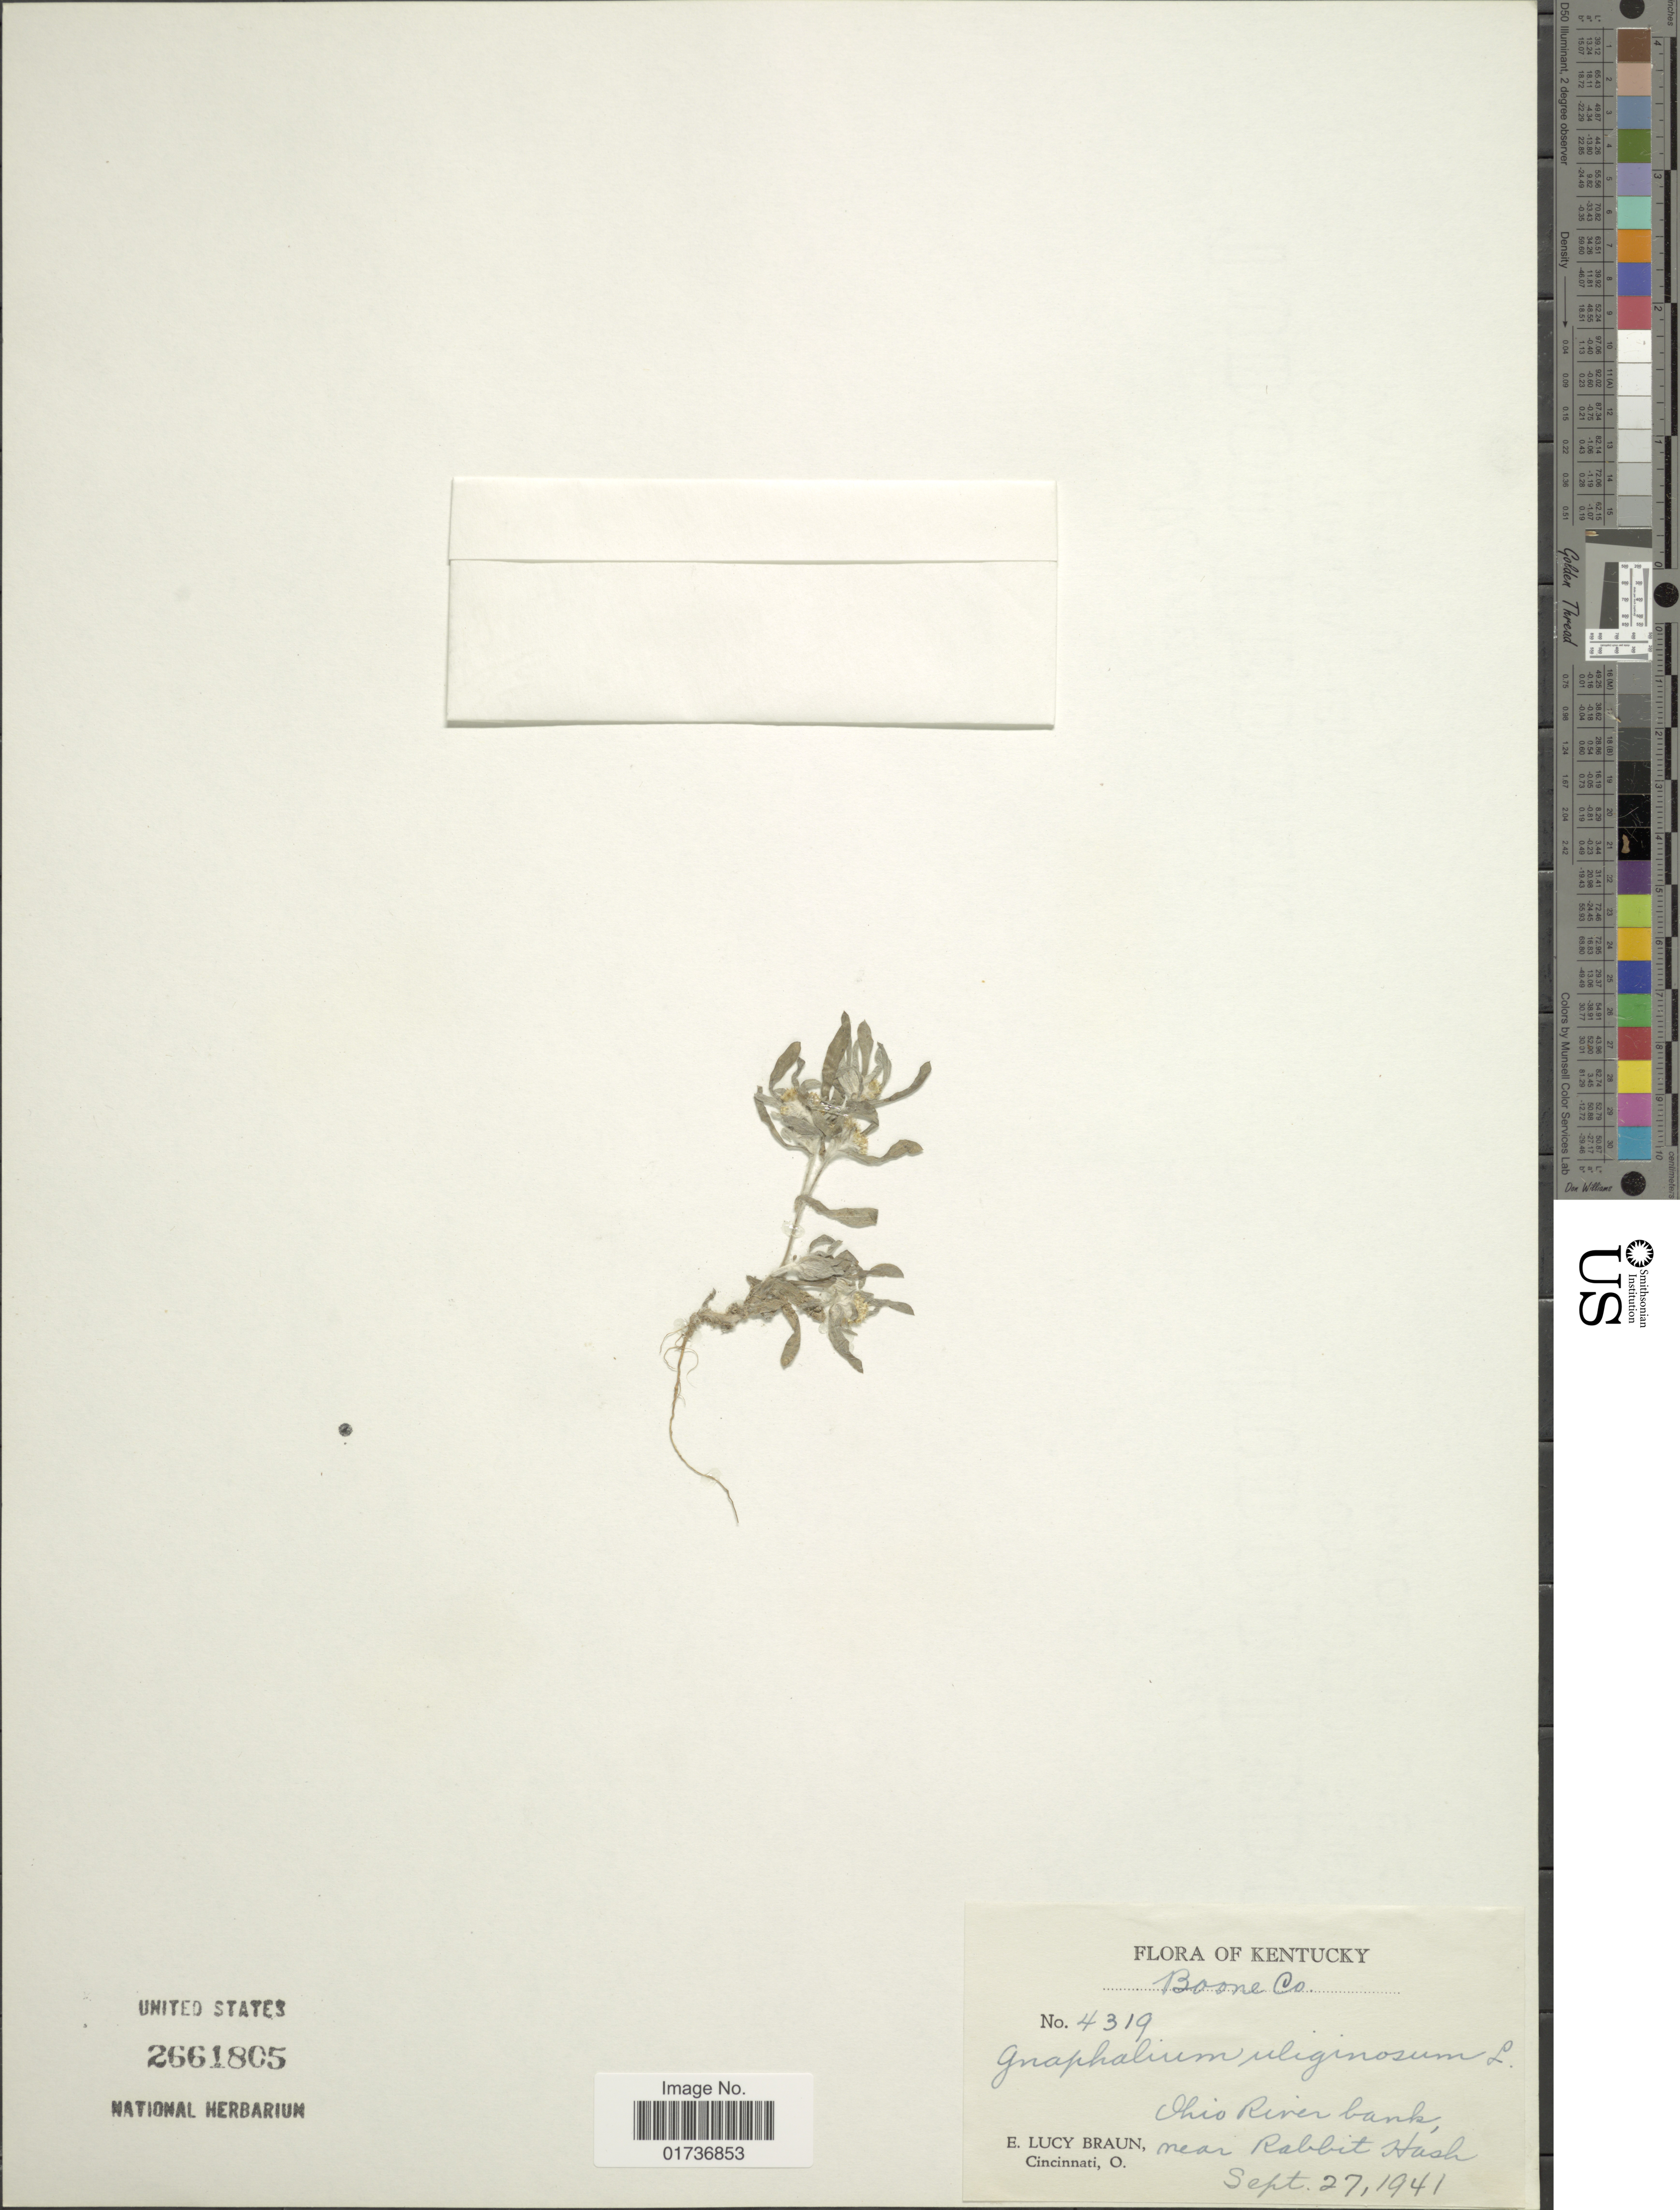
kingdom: Plantae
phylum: Tracheophyta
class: Magnoliopsida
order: Asterales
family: Asteraceae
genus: Gnaphalium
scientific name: Gnaphalium uliginosum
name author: L.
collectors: E. L. Braun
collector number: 4319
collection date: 1941-09-27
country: United States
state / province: Kentucky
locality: Boone Co, Ohio River bank, near Rabbit Hash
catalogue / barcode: US 2661805